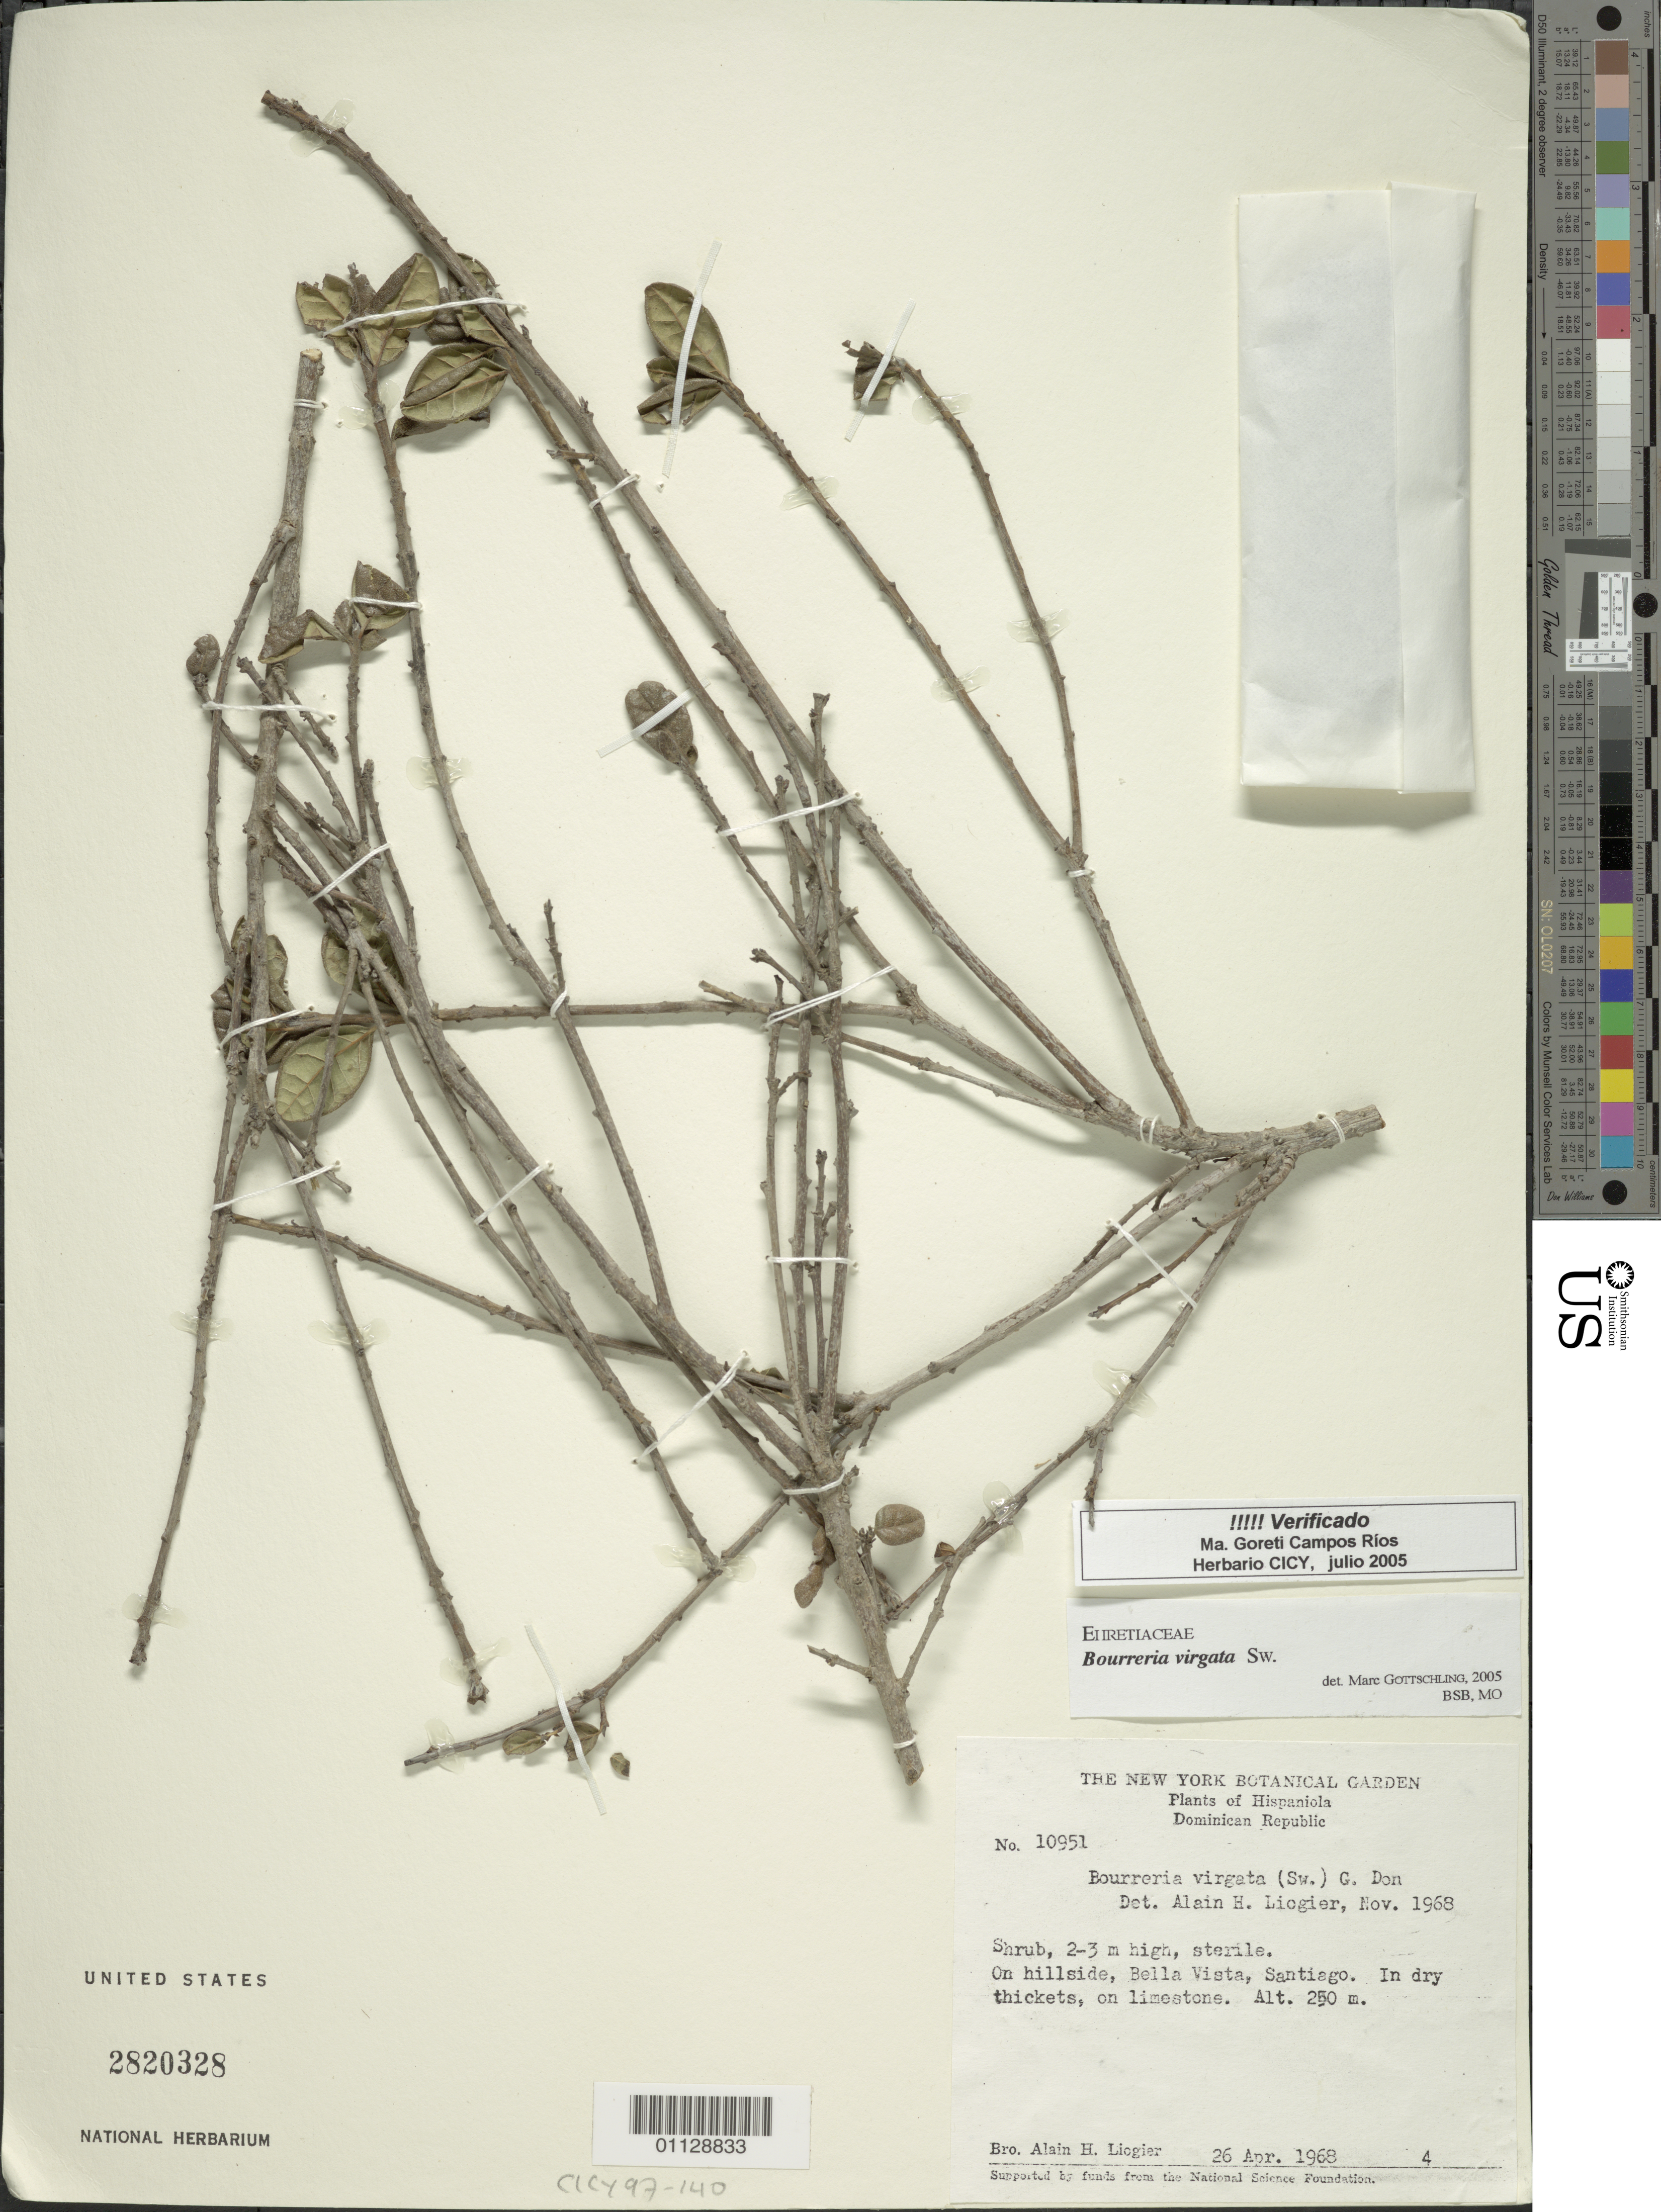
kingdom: Plantae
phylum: Tracheophyta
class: Magnoliopsida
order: Boraginales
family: Ehretiaceae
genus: Bourreria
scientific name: Bourreria virgata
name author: (Sw.) G. Don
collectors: A. H. Liogier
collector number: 10951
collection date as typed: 26 Apr 1968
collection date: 1968-04-26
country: Dominican Republic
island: Hispaniola I.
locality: on hillside, Bella Vista, Santiago, in dry thickets, on limestone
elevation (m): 250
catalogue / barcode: US 2820328